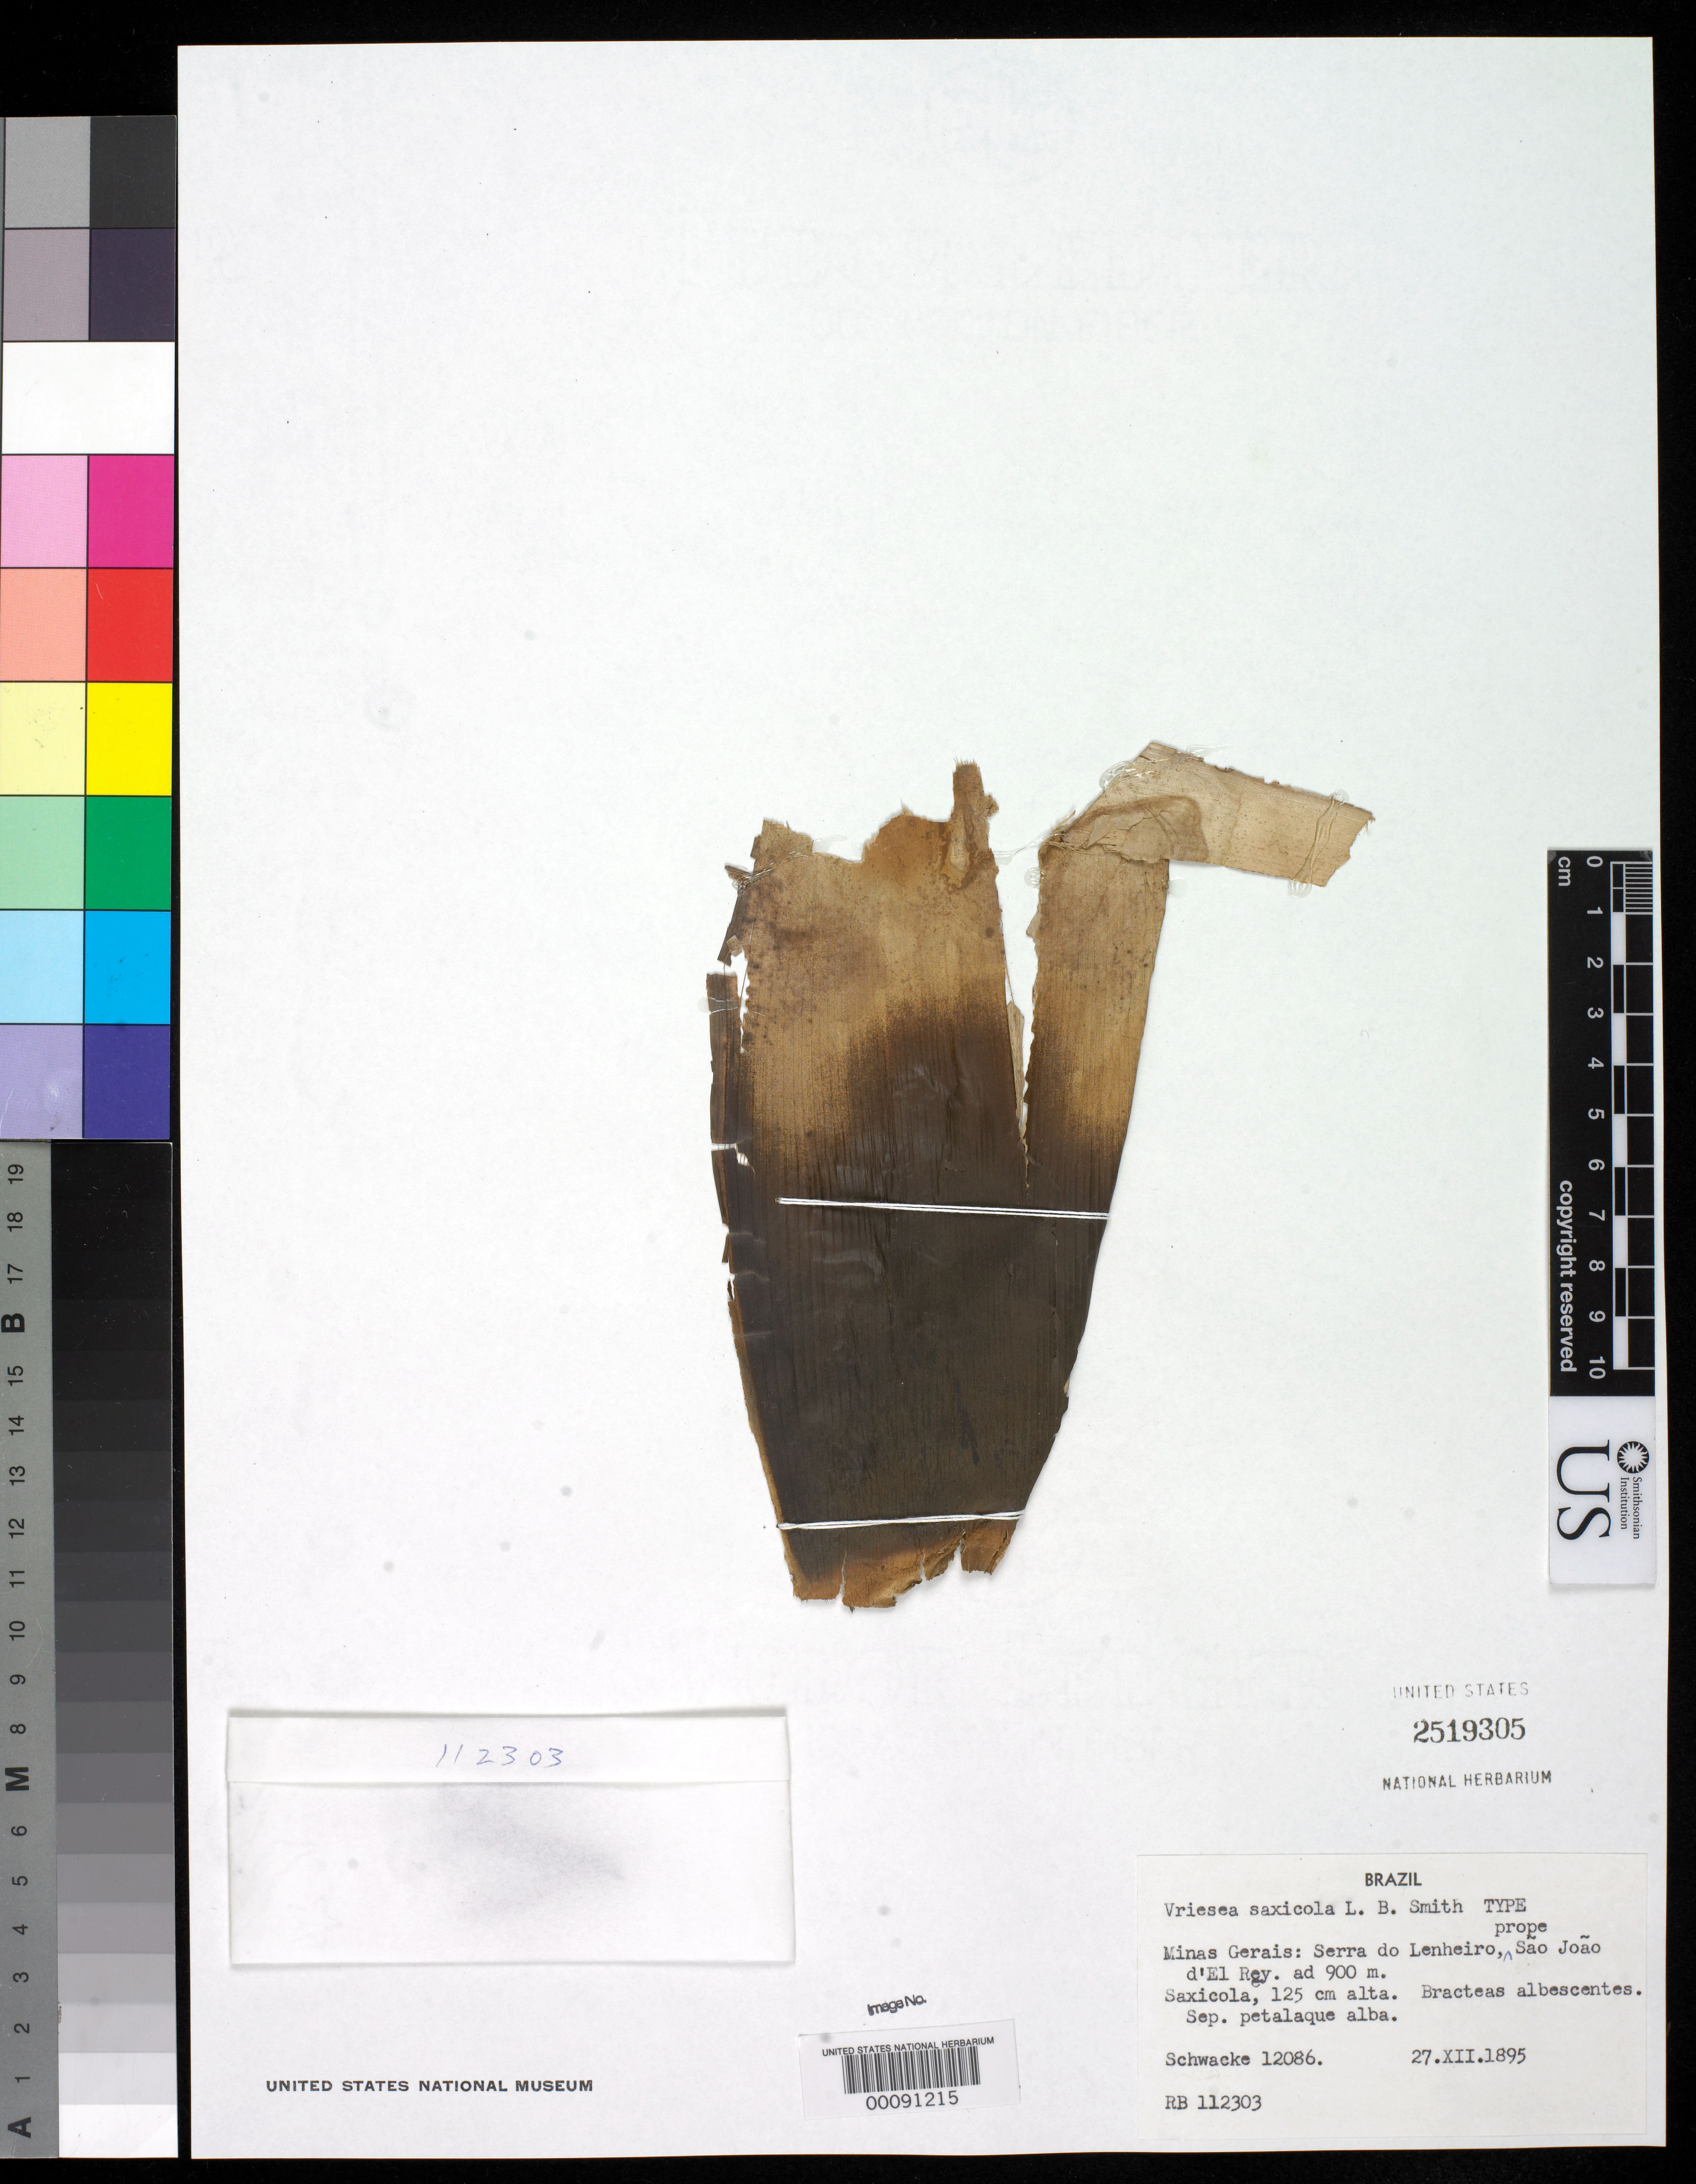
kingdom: Plantae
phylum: Tracheophyta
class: Liliopsida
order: Poales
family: Bromeliaceae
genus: Vriesea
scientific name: Vriesea saxicola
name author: L.B. Sm.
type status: Isotype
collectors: C. A. W. Schwacke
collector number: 12086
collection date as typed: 27 Dec 1895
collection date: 1895-12-27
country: Brazil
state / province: Minas Gerais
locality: Serra do Lenheiro near Sao Joao d'el Rei.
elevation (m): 900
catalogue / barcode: US 2519305